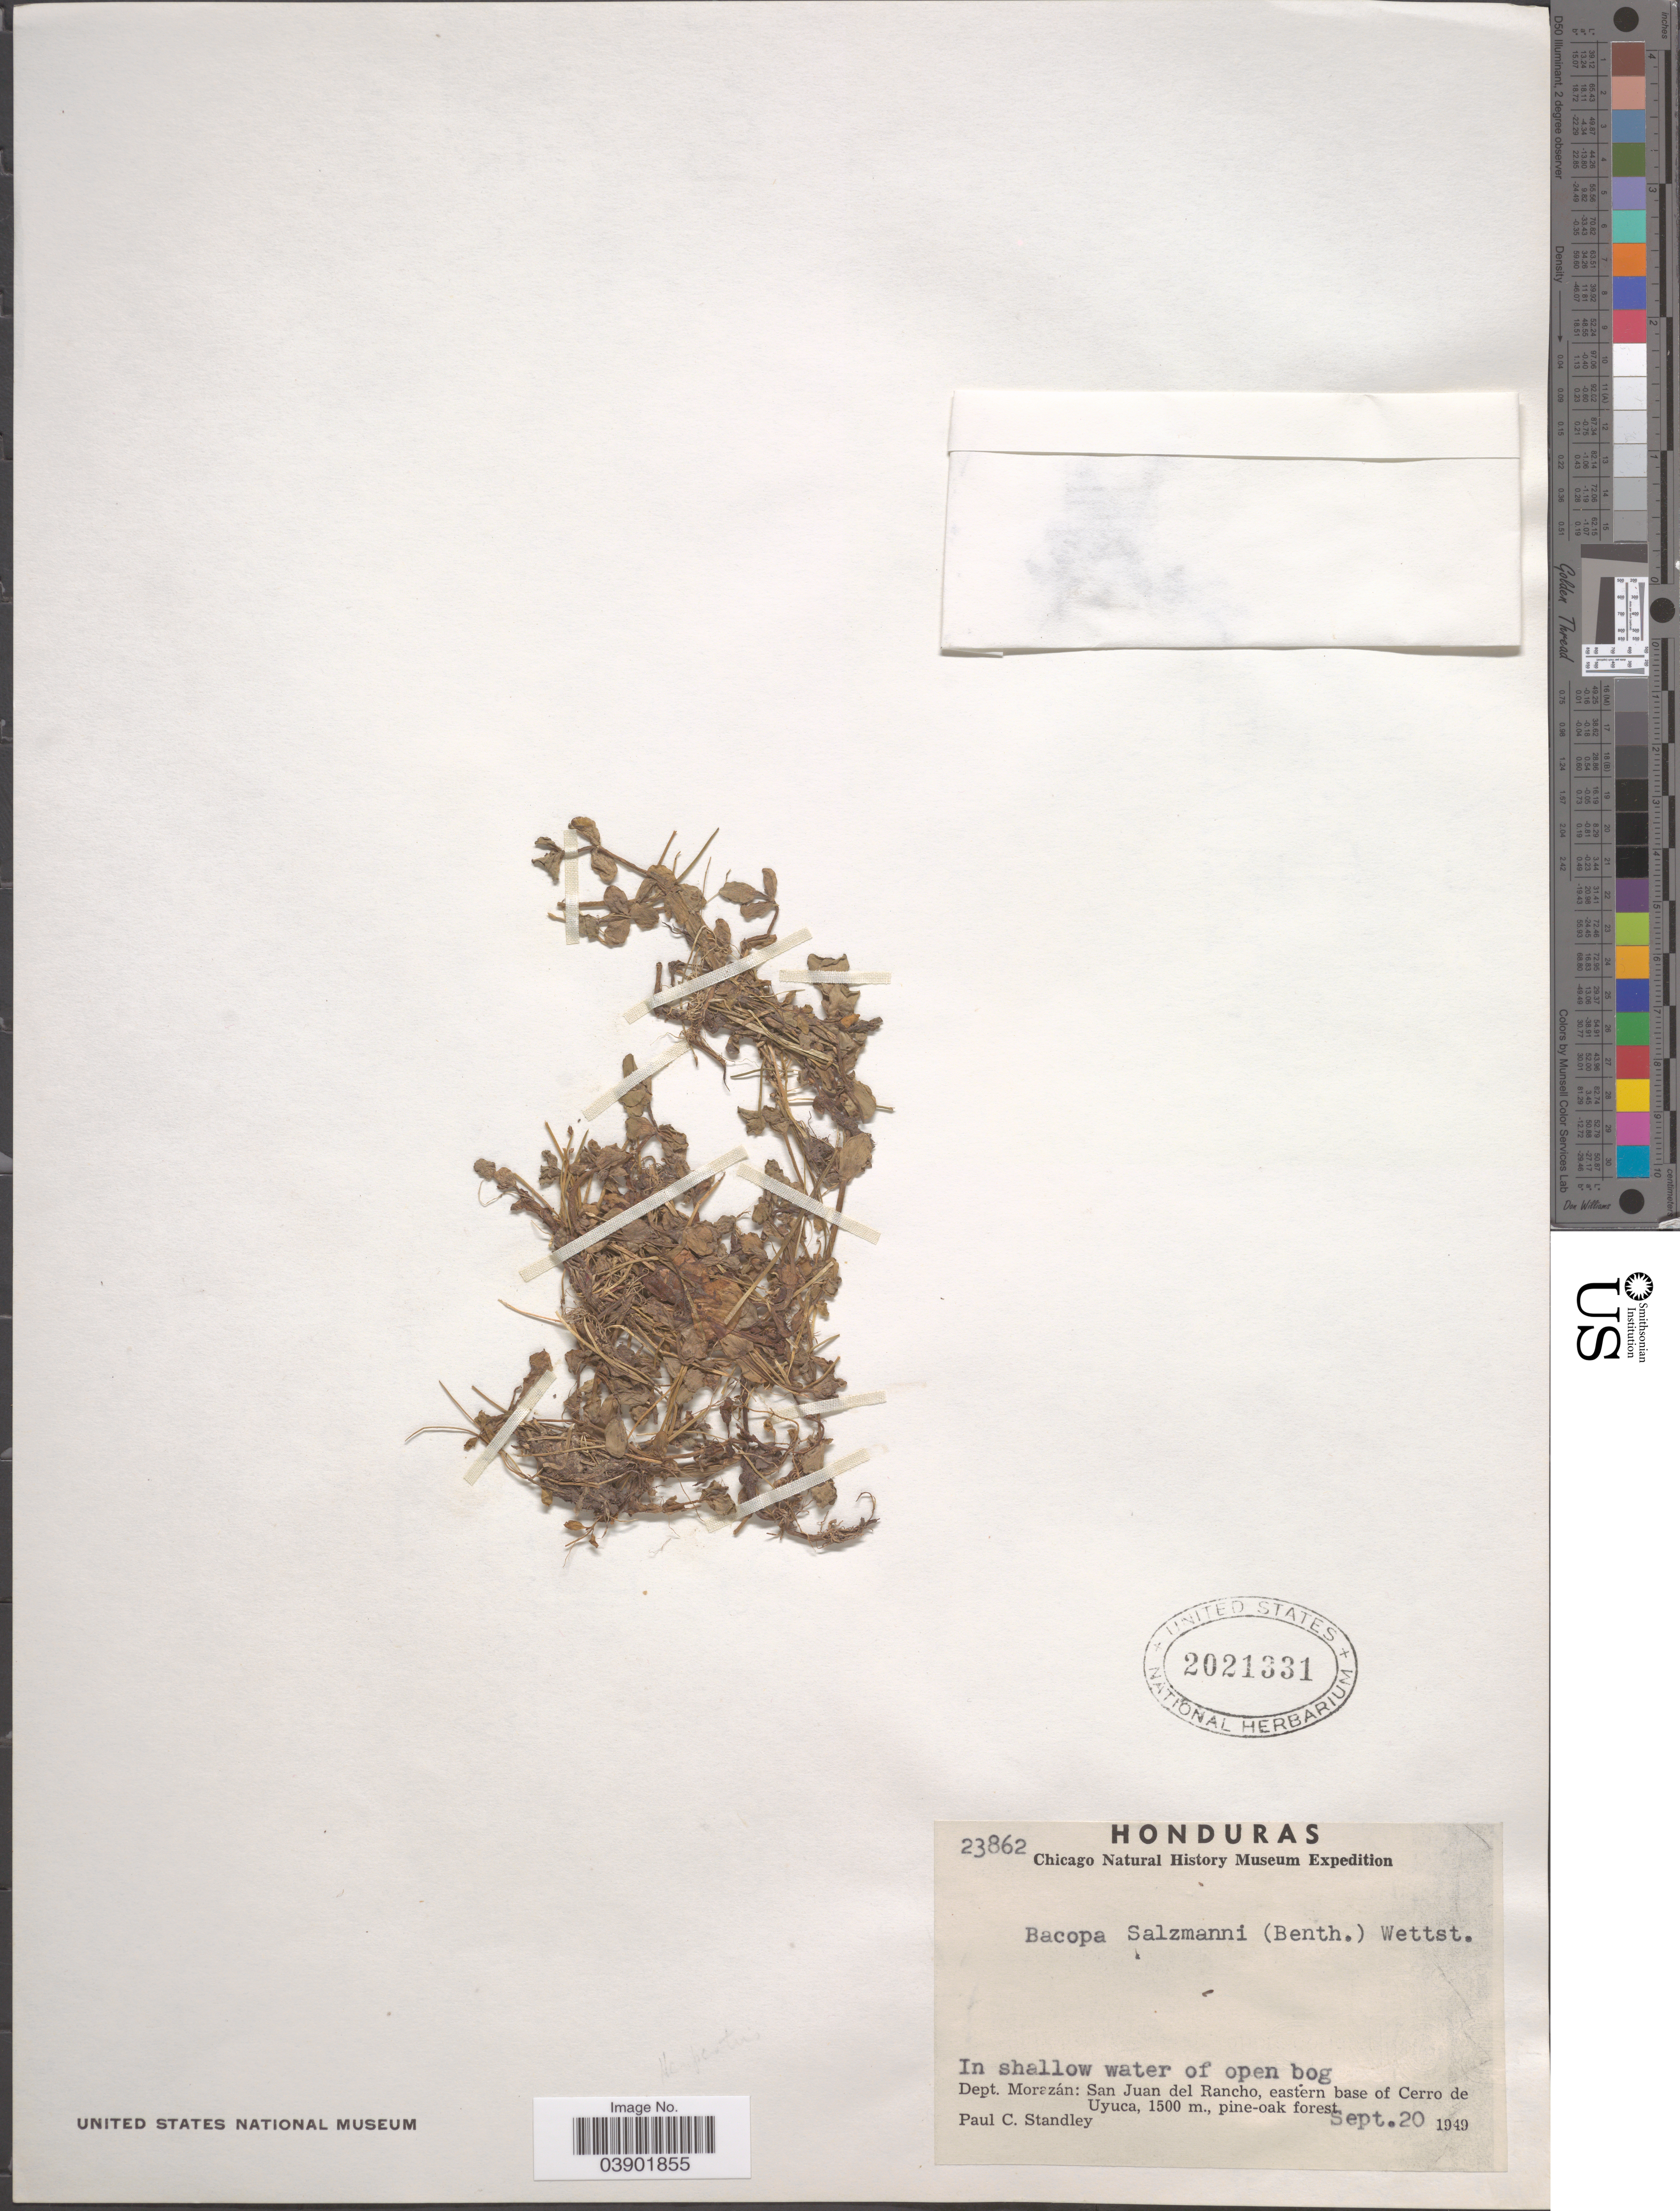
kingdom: Plantae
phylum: Tracheophyta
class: Magnoliopsida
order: Lamiales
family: Plantaginaceae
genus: Bacopa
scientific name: Bacopa salzmannii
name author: (Benth.) Wettst. ex Edwall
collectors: P. C. Standley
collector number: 23862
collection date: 1949-09-20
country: Honduras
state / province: Fco. Morazán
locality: Dept. Morazán: San Juan del Rancho, eastern base of Cerro de Uyuca.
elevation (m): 1500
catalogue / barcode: US 2021331